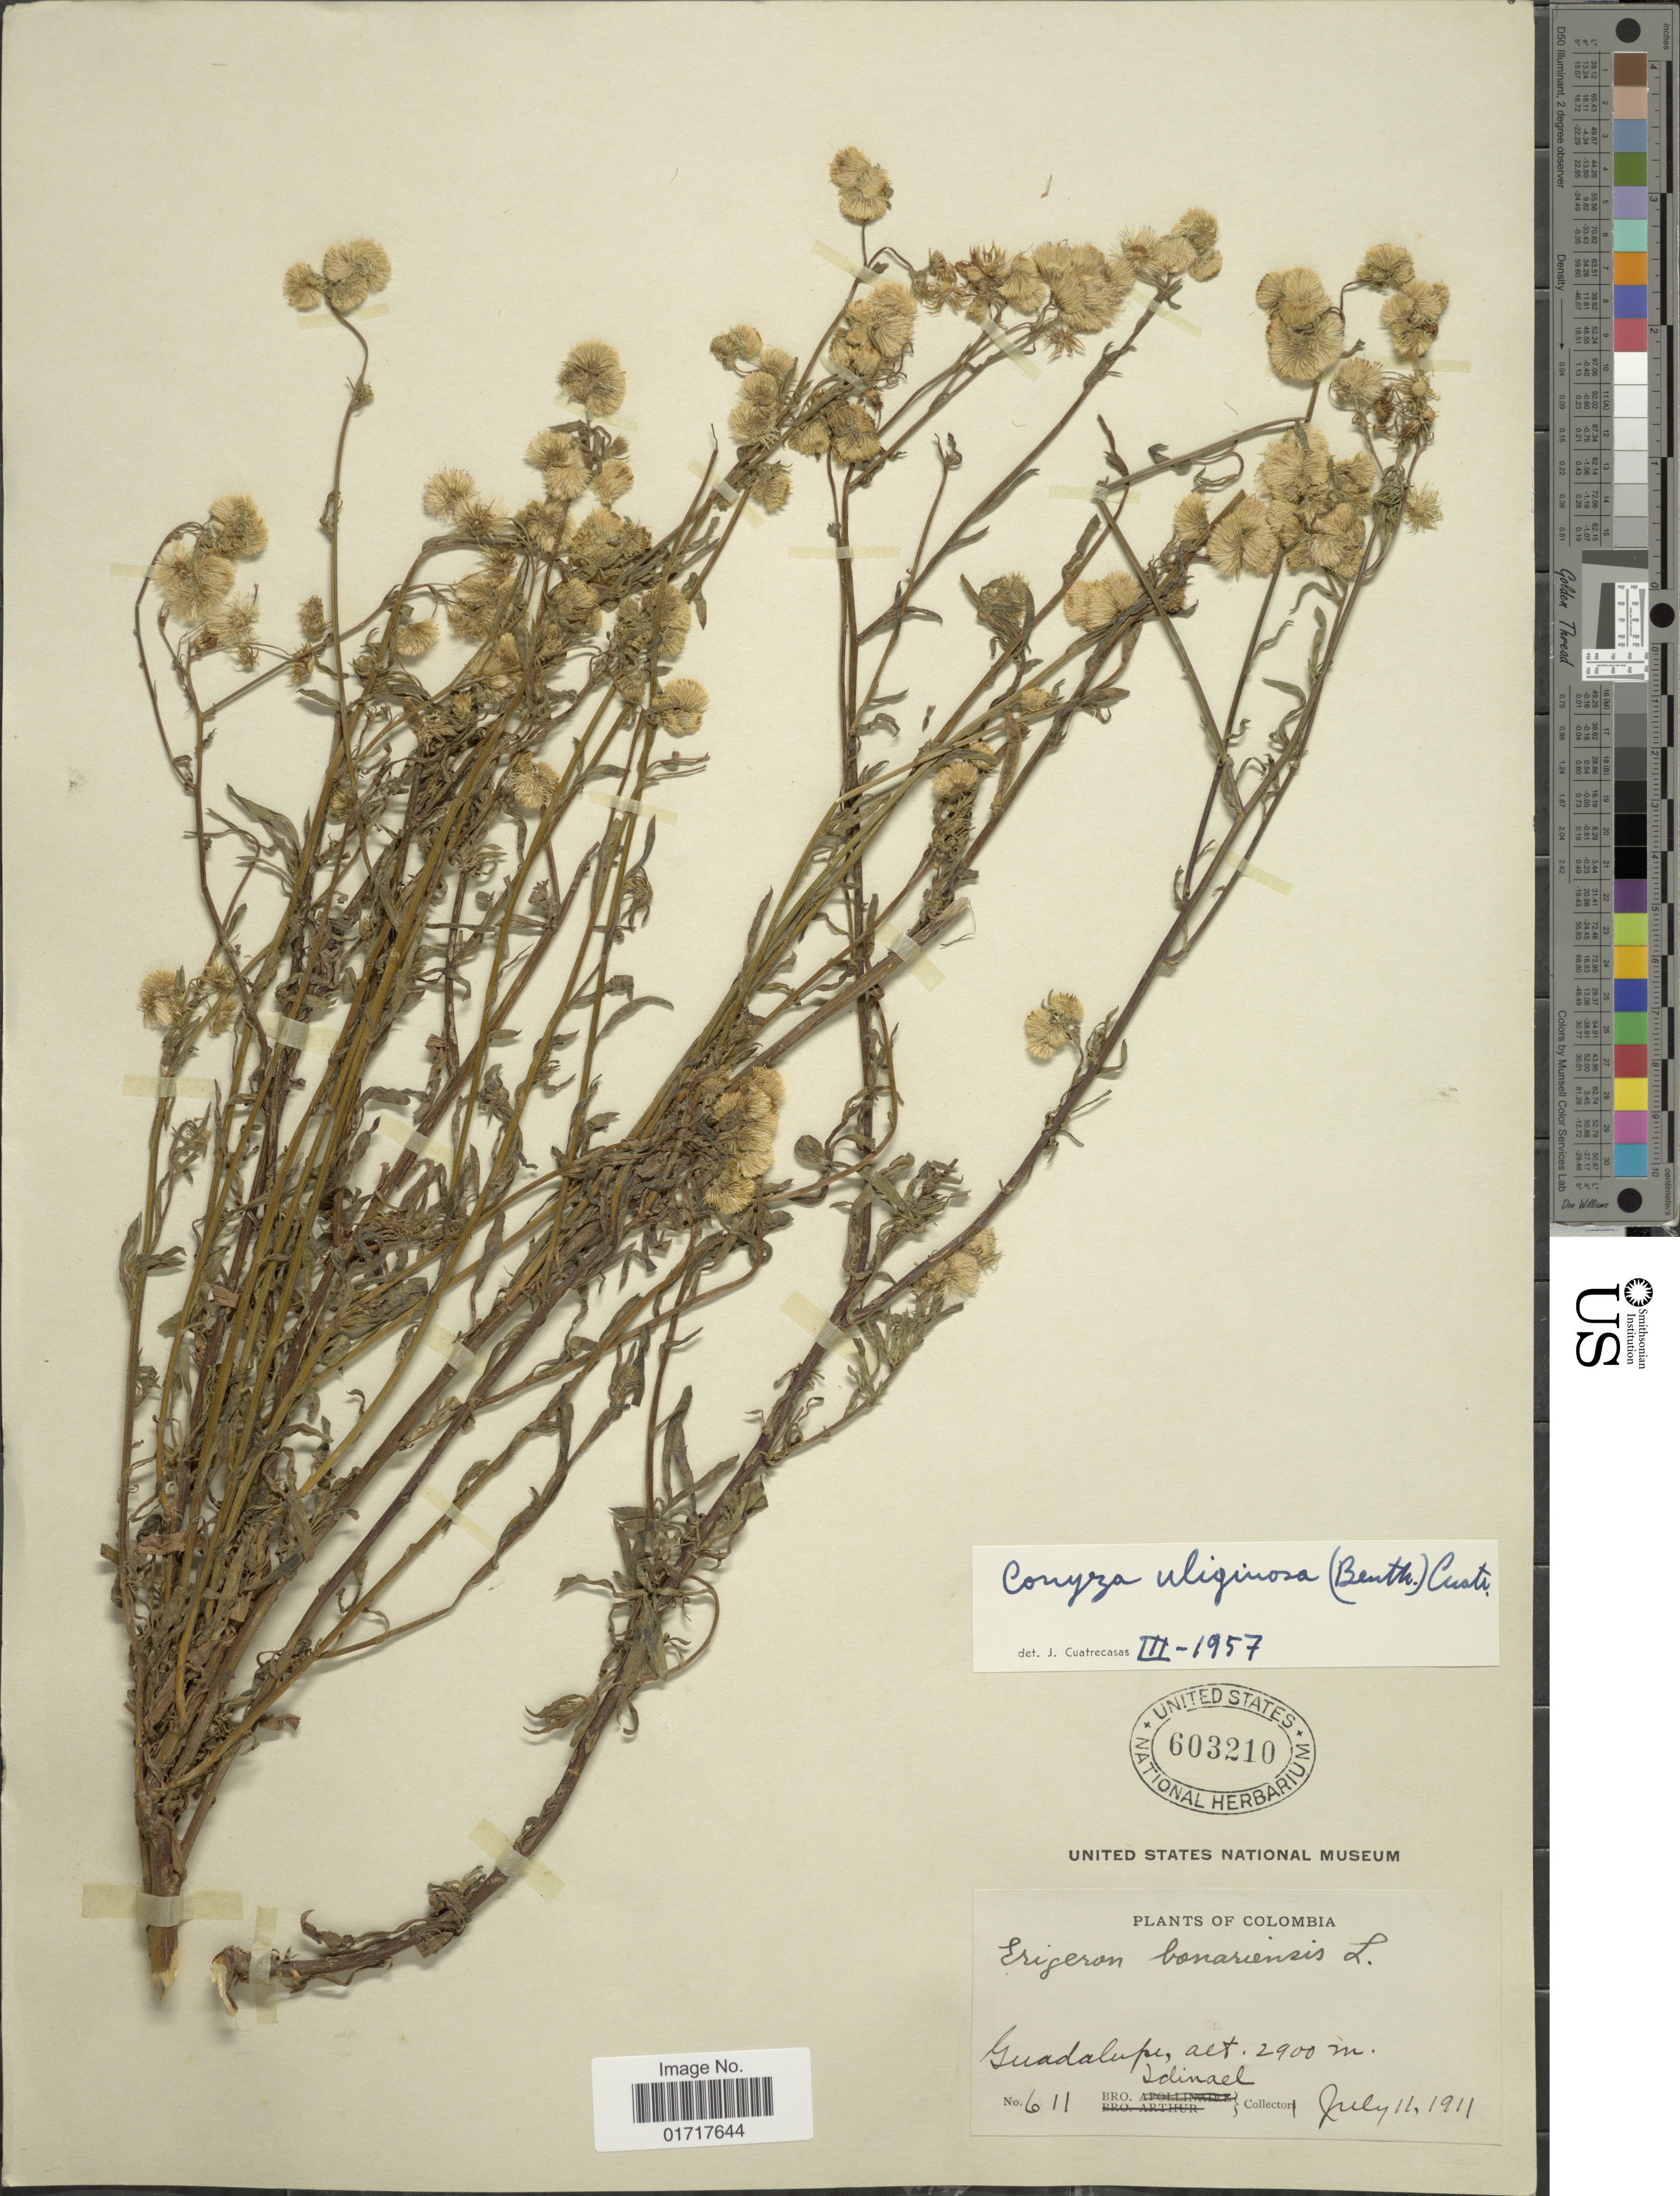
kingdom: Plantae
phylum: Tracheophyta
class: Magnoliopsida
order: Asterales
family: Asteraceae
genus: Conyza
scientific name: Conyza uliginosa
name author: (Benth.) Cuatrec.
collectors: Idinael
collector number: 611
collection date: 1911-07-11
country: Colombia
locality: Guadalupe.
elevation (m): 2900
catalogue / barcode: US 603210